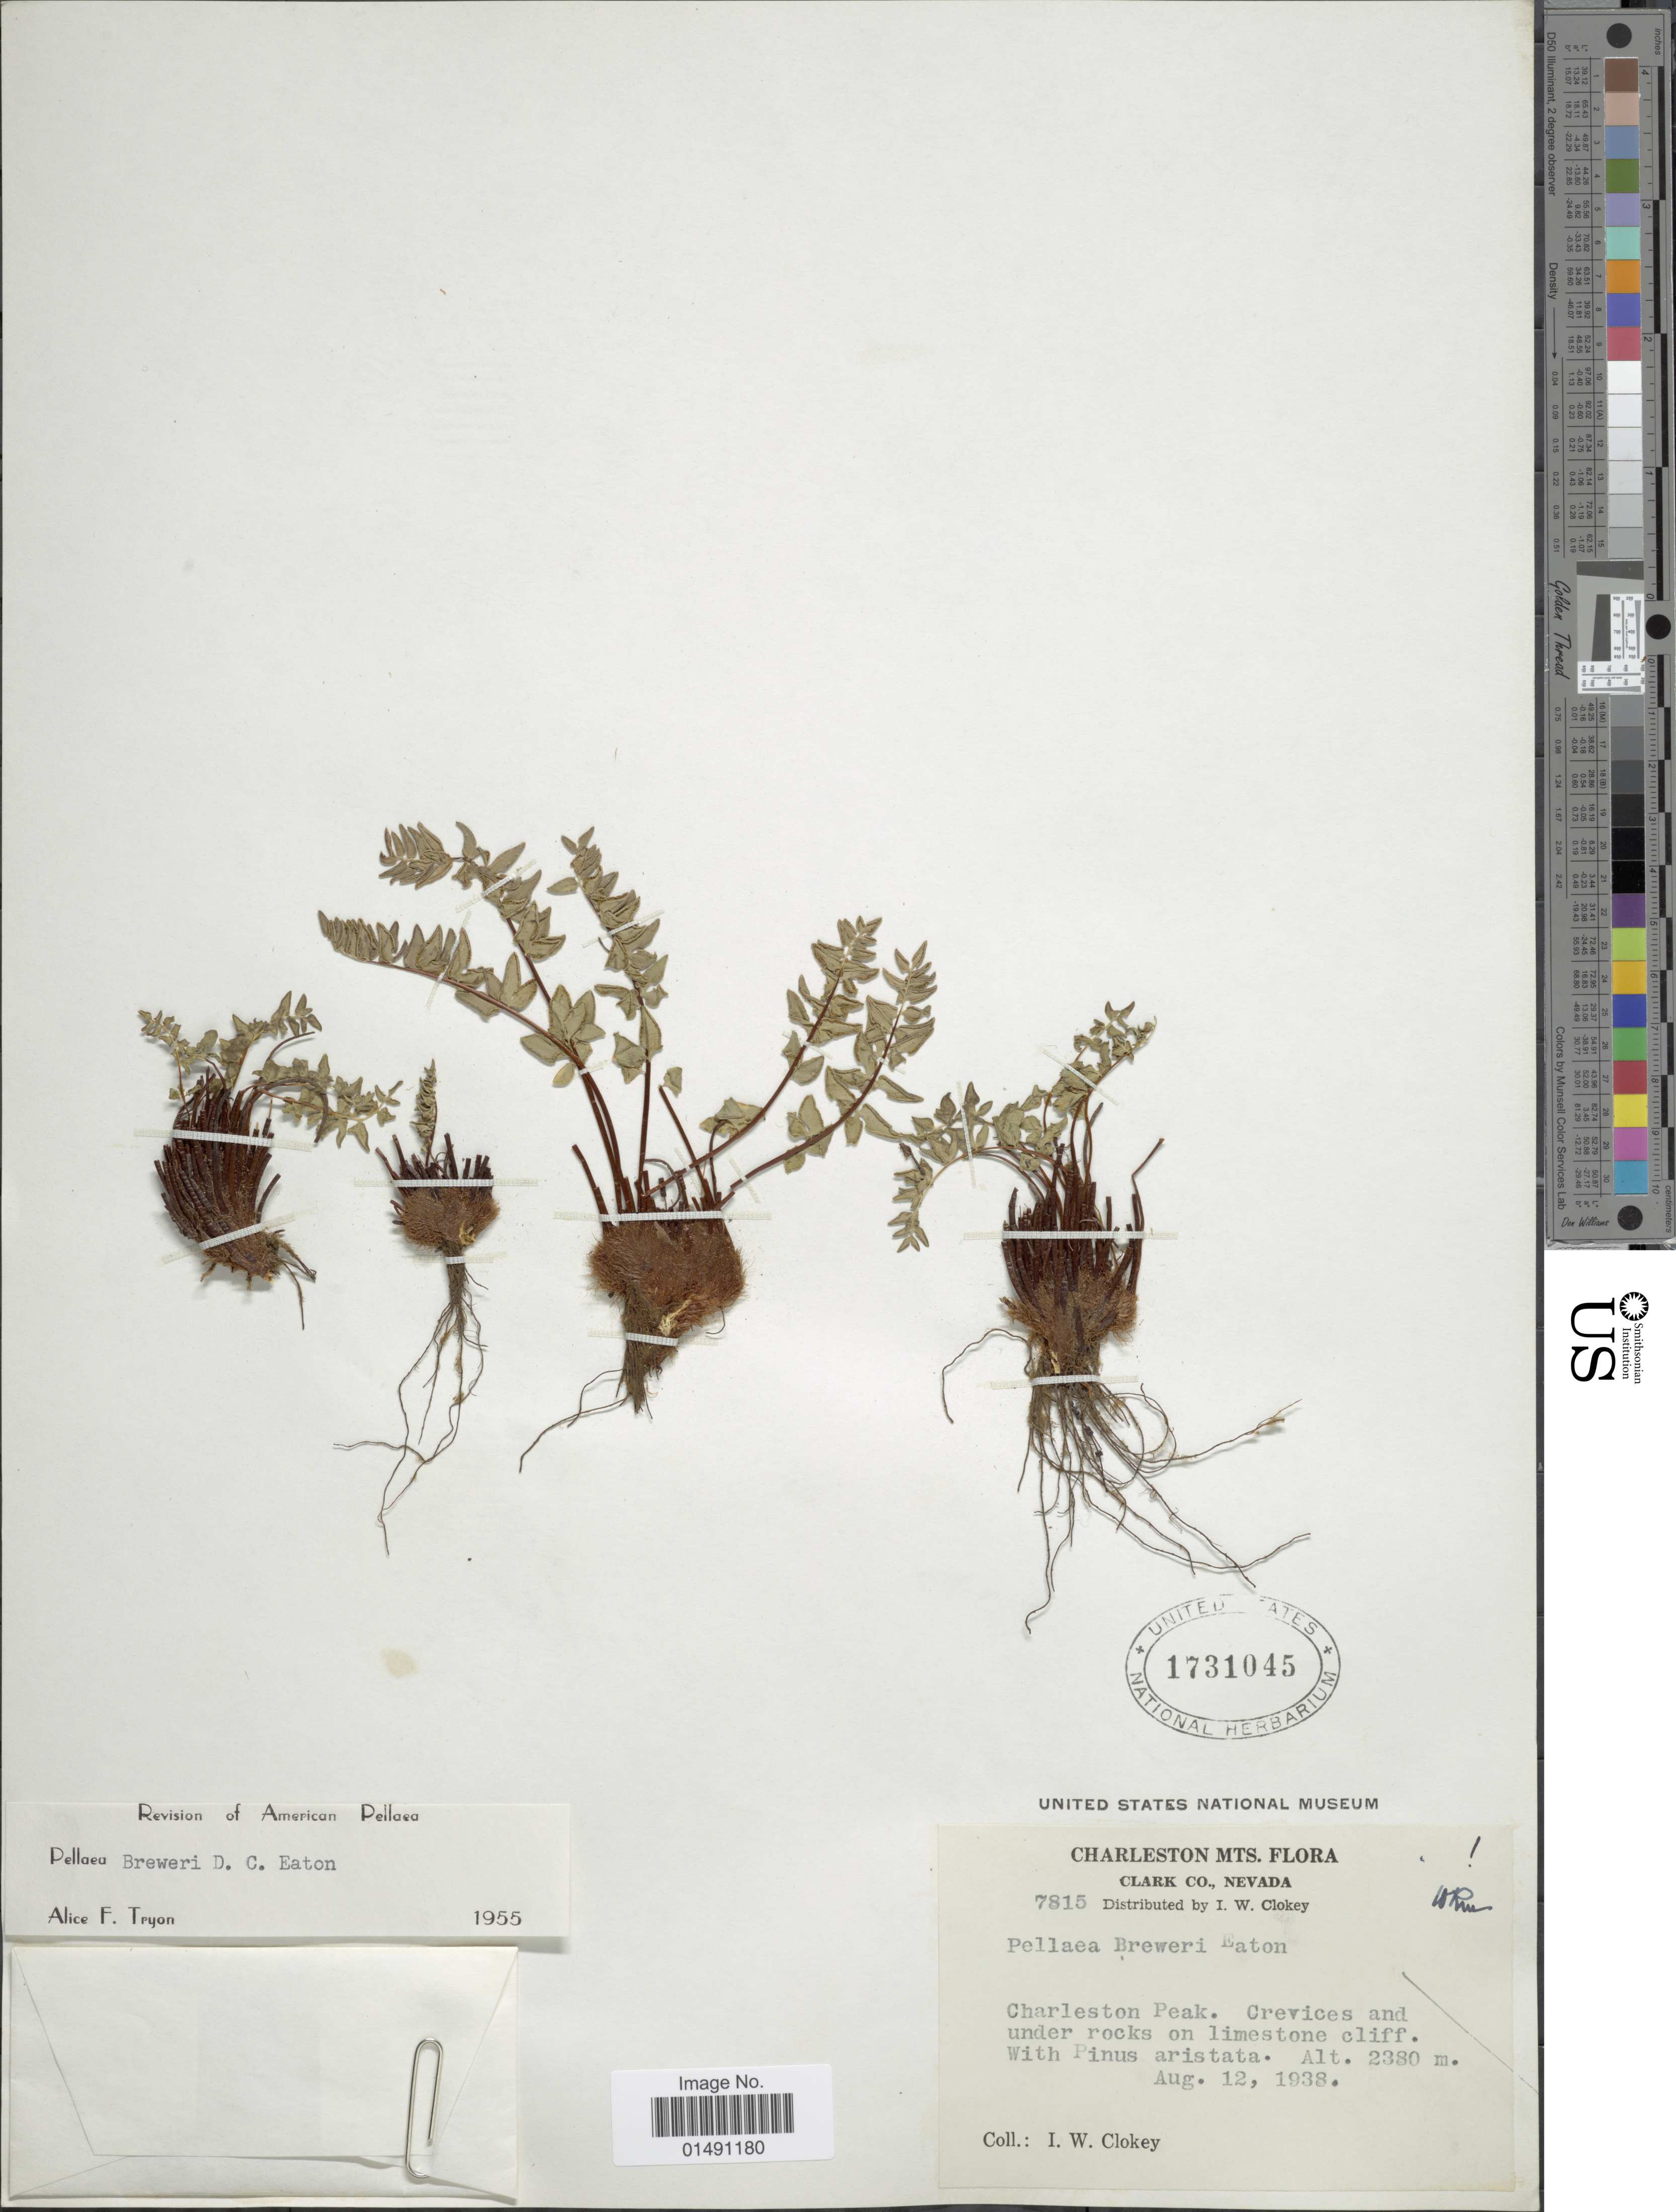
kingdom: Plantae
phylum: Tracheophyta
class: Polypodiopsida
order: Polypodiales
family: Pteridaceae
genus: Pellaea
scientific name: Pellaea breweri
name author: D.C. Eaton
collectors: I. W. Clokey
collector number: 7815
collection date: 1938-08-12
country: United States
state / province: Nevada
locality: Charleston Mts, Clark Co., Charleston Peak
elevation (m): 2380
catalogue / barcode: US 1731045